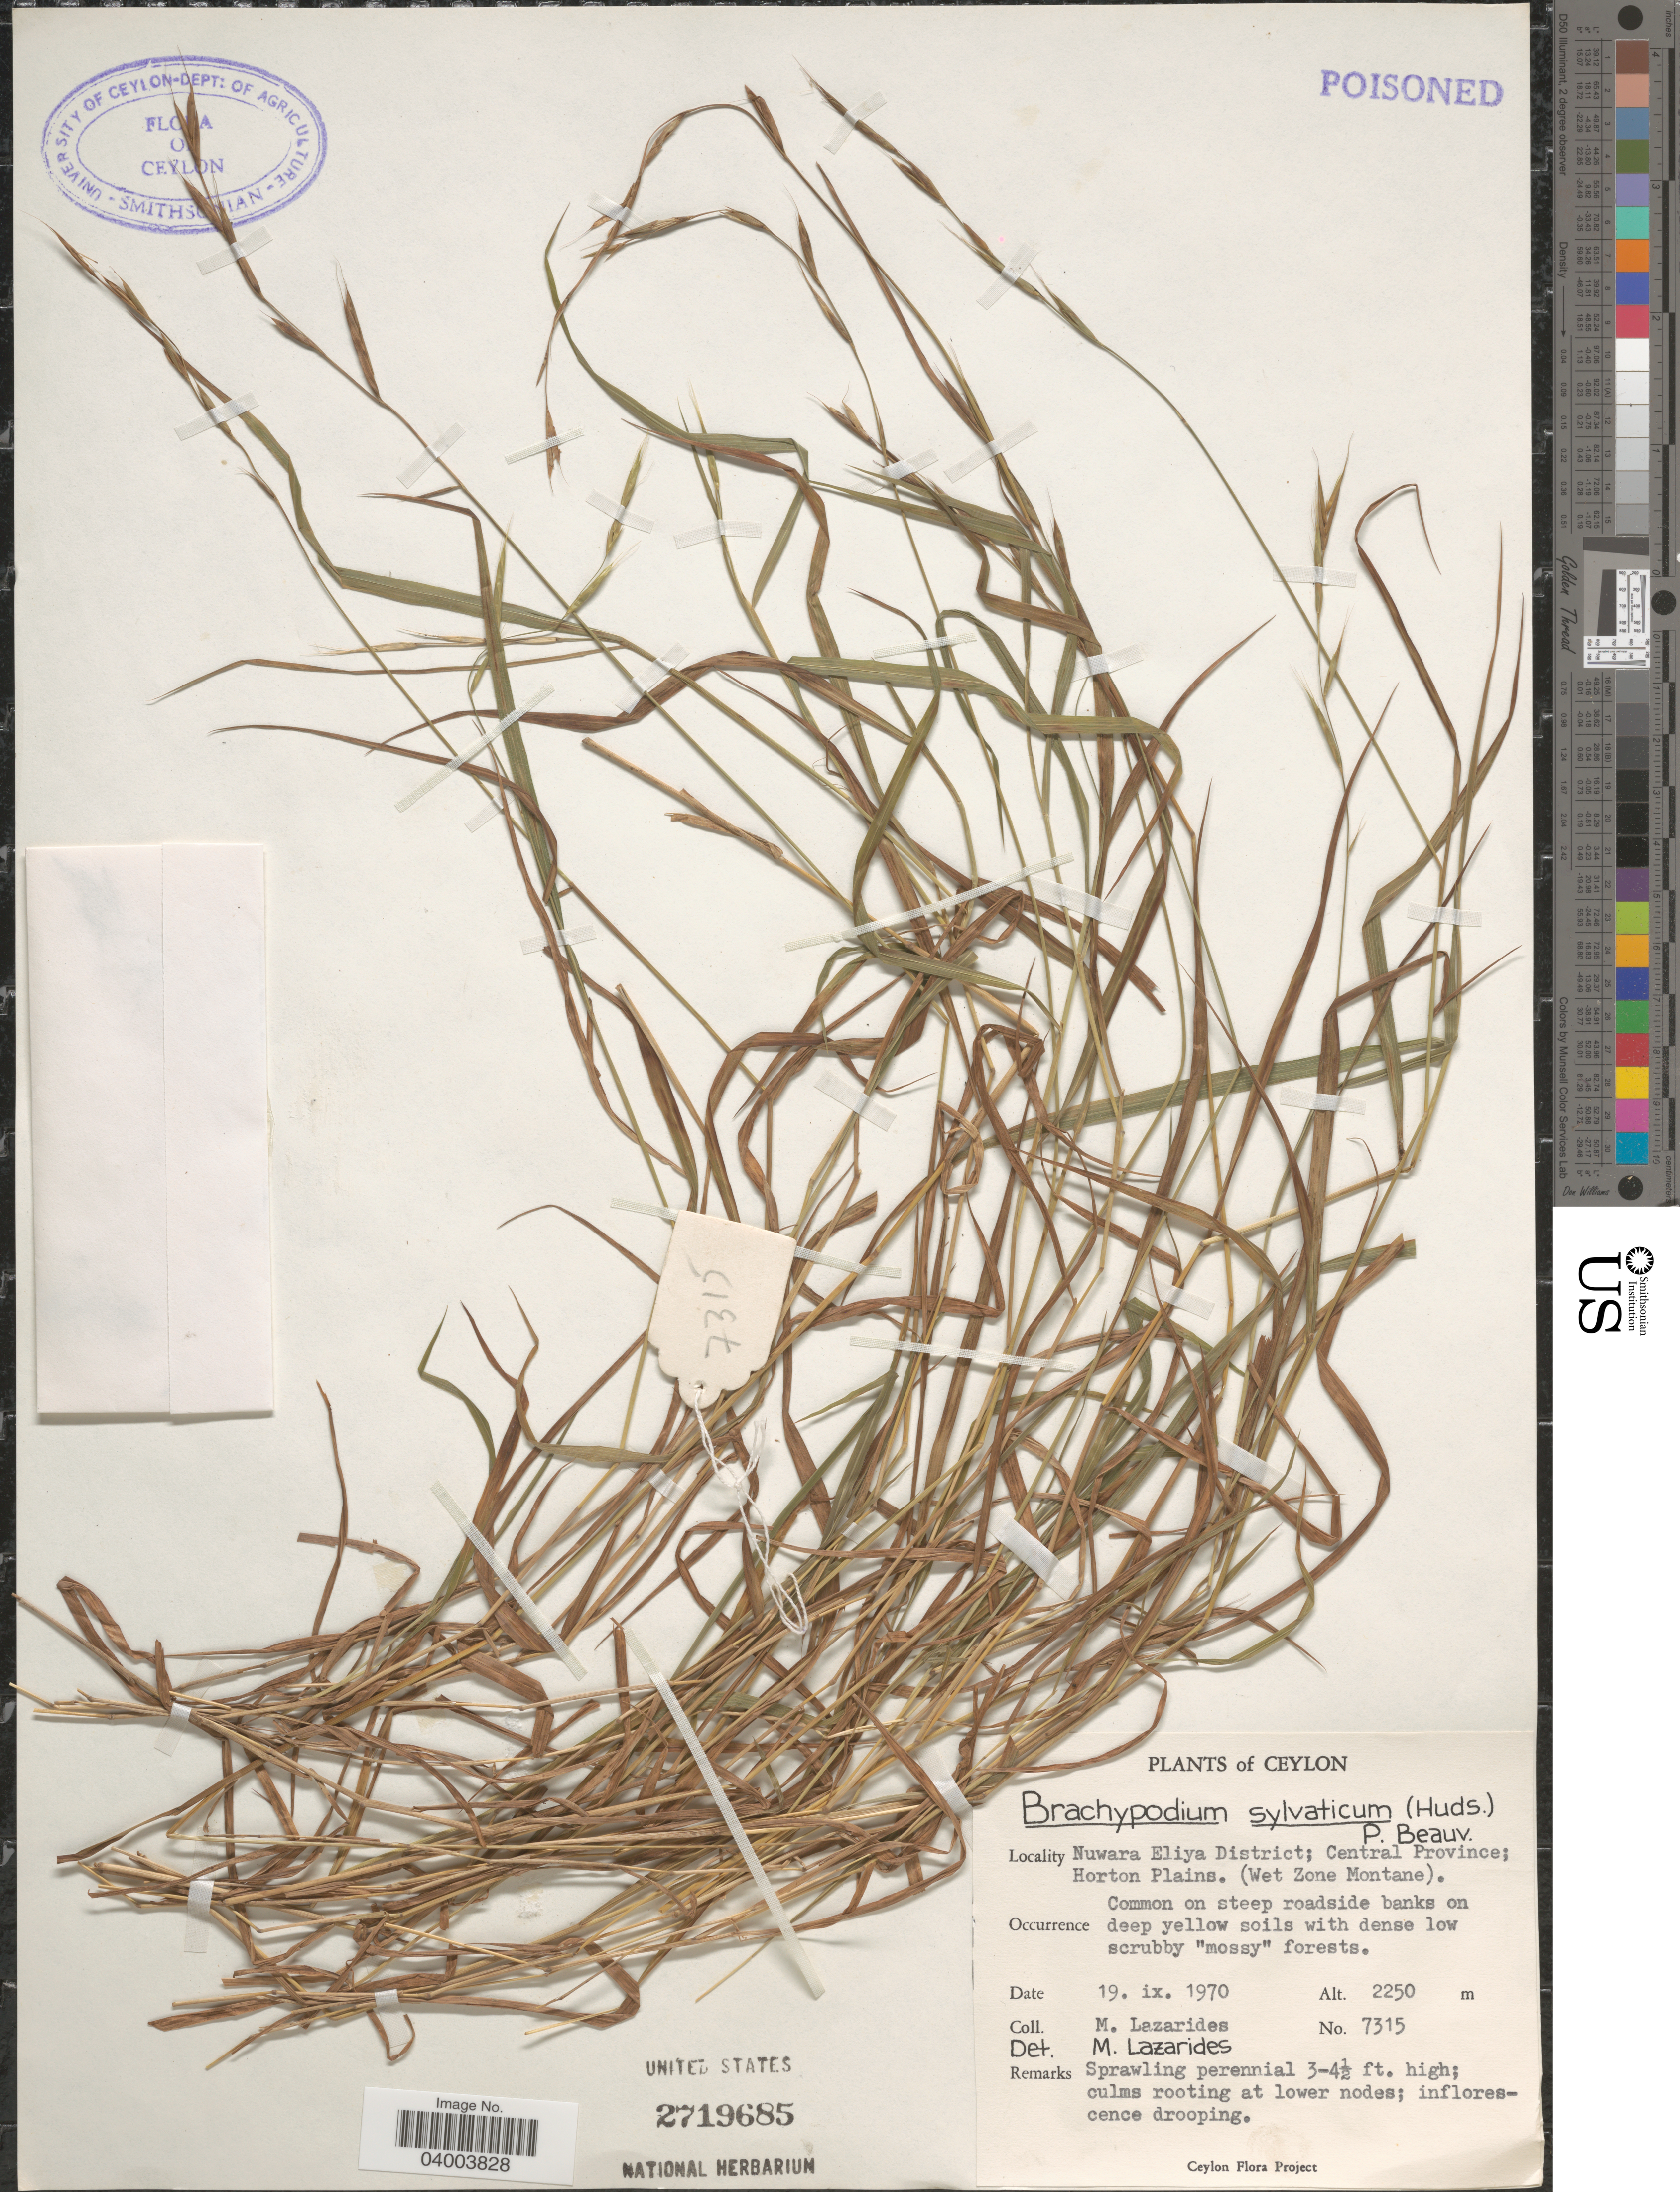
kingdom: Plantae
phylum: Tracheophyta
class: Liliopsida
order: Poales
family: Poaceae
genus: Brachypodium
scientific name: Brachypodium sylvaticum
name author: (Huds.) P. Beauv.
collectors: M. Lazarides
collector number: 7315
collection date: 1970-09-19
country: Sri Lanka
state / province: Central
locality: Ceylon. Nuwara Eliya District; Central Province; Horton Plains. (Wet Zone Montane).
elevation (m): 2250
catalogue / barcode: US 2719685